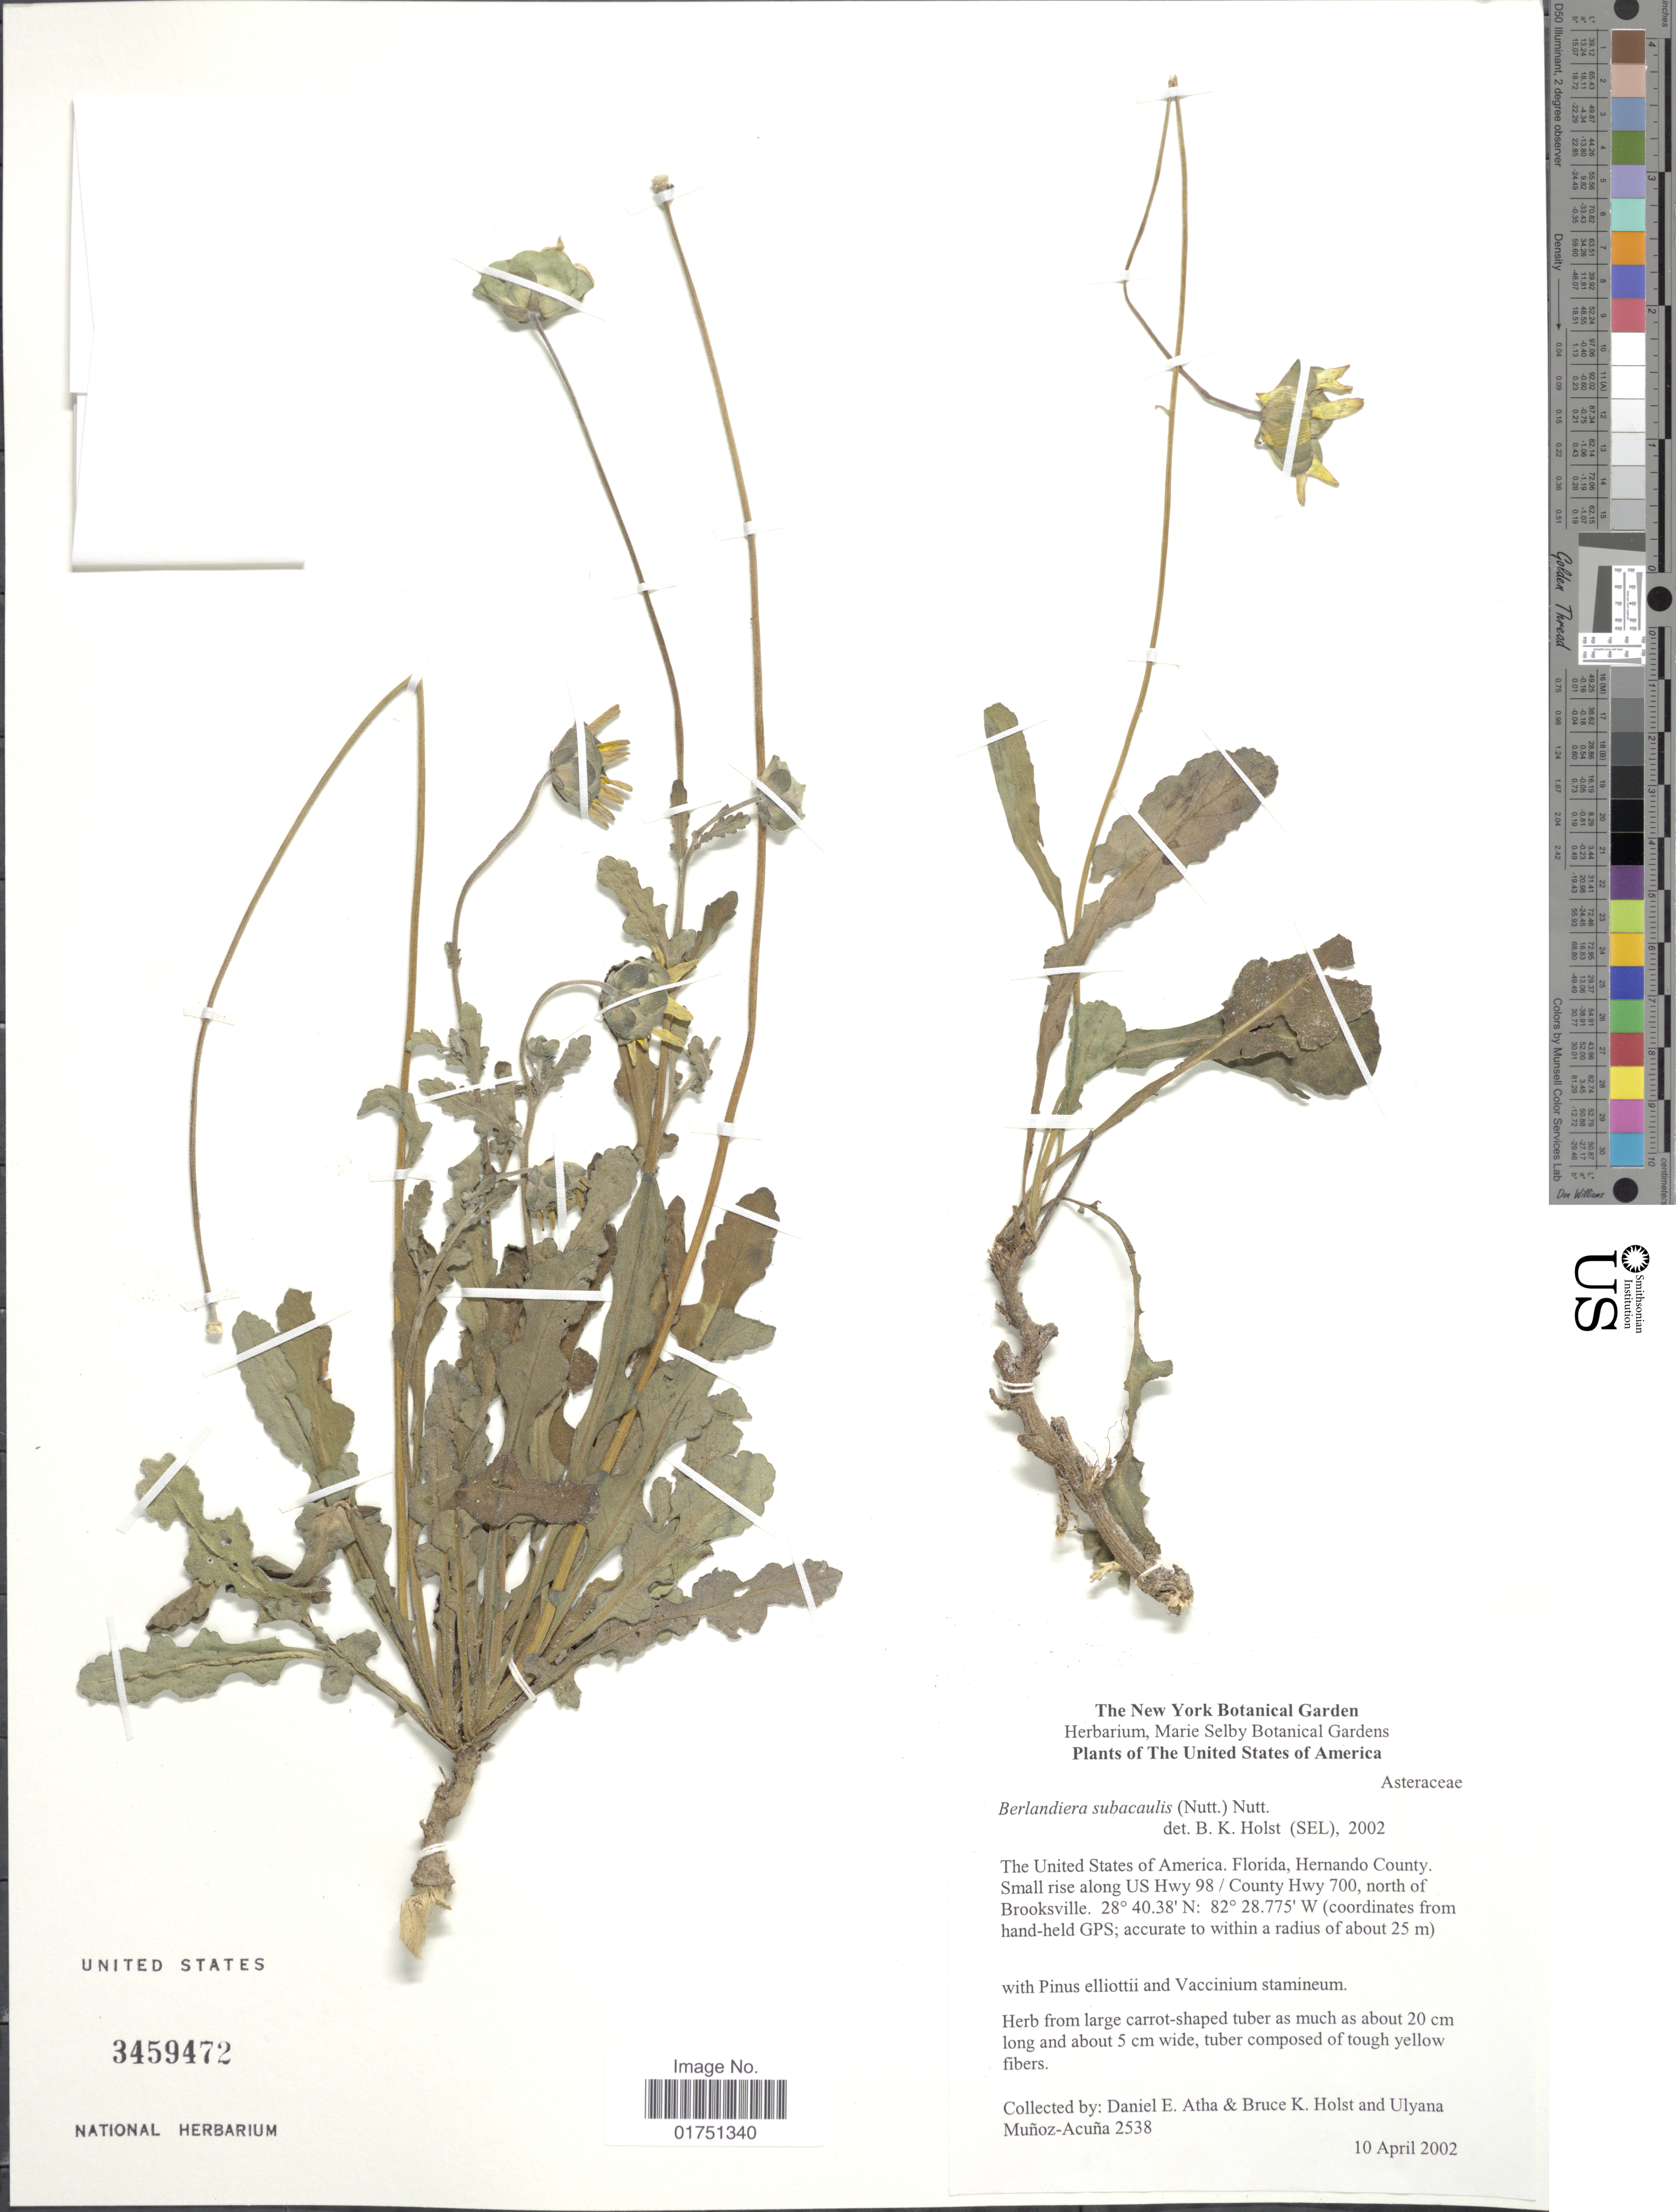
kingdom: Plantae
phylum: Tracheophyta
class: Magnoliopsida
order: Asterales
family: Asteraceae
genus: Berlandiera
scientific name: Berlandiera subacaulis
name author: Nutt.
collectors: D. Atha, B. Holst & U. Munoz-Acuna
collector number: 2538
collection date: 2002-04-10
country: United States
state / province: Florida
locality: The United States of America. Florida, Hernando County. Small rise along US Hwy 98 / County Hwy 700, north of Brooksville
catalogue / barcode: US 3459472